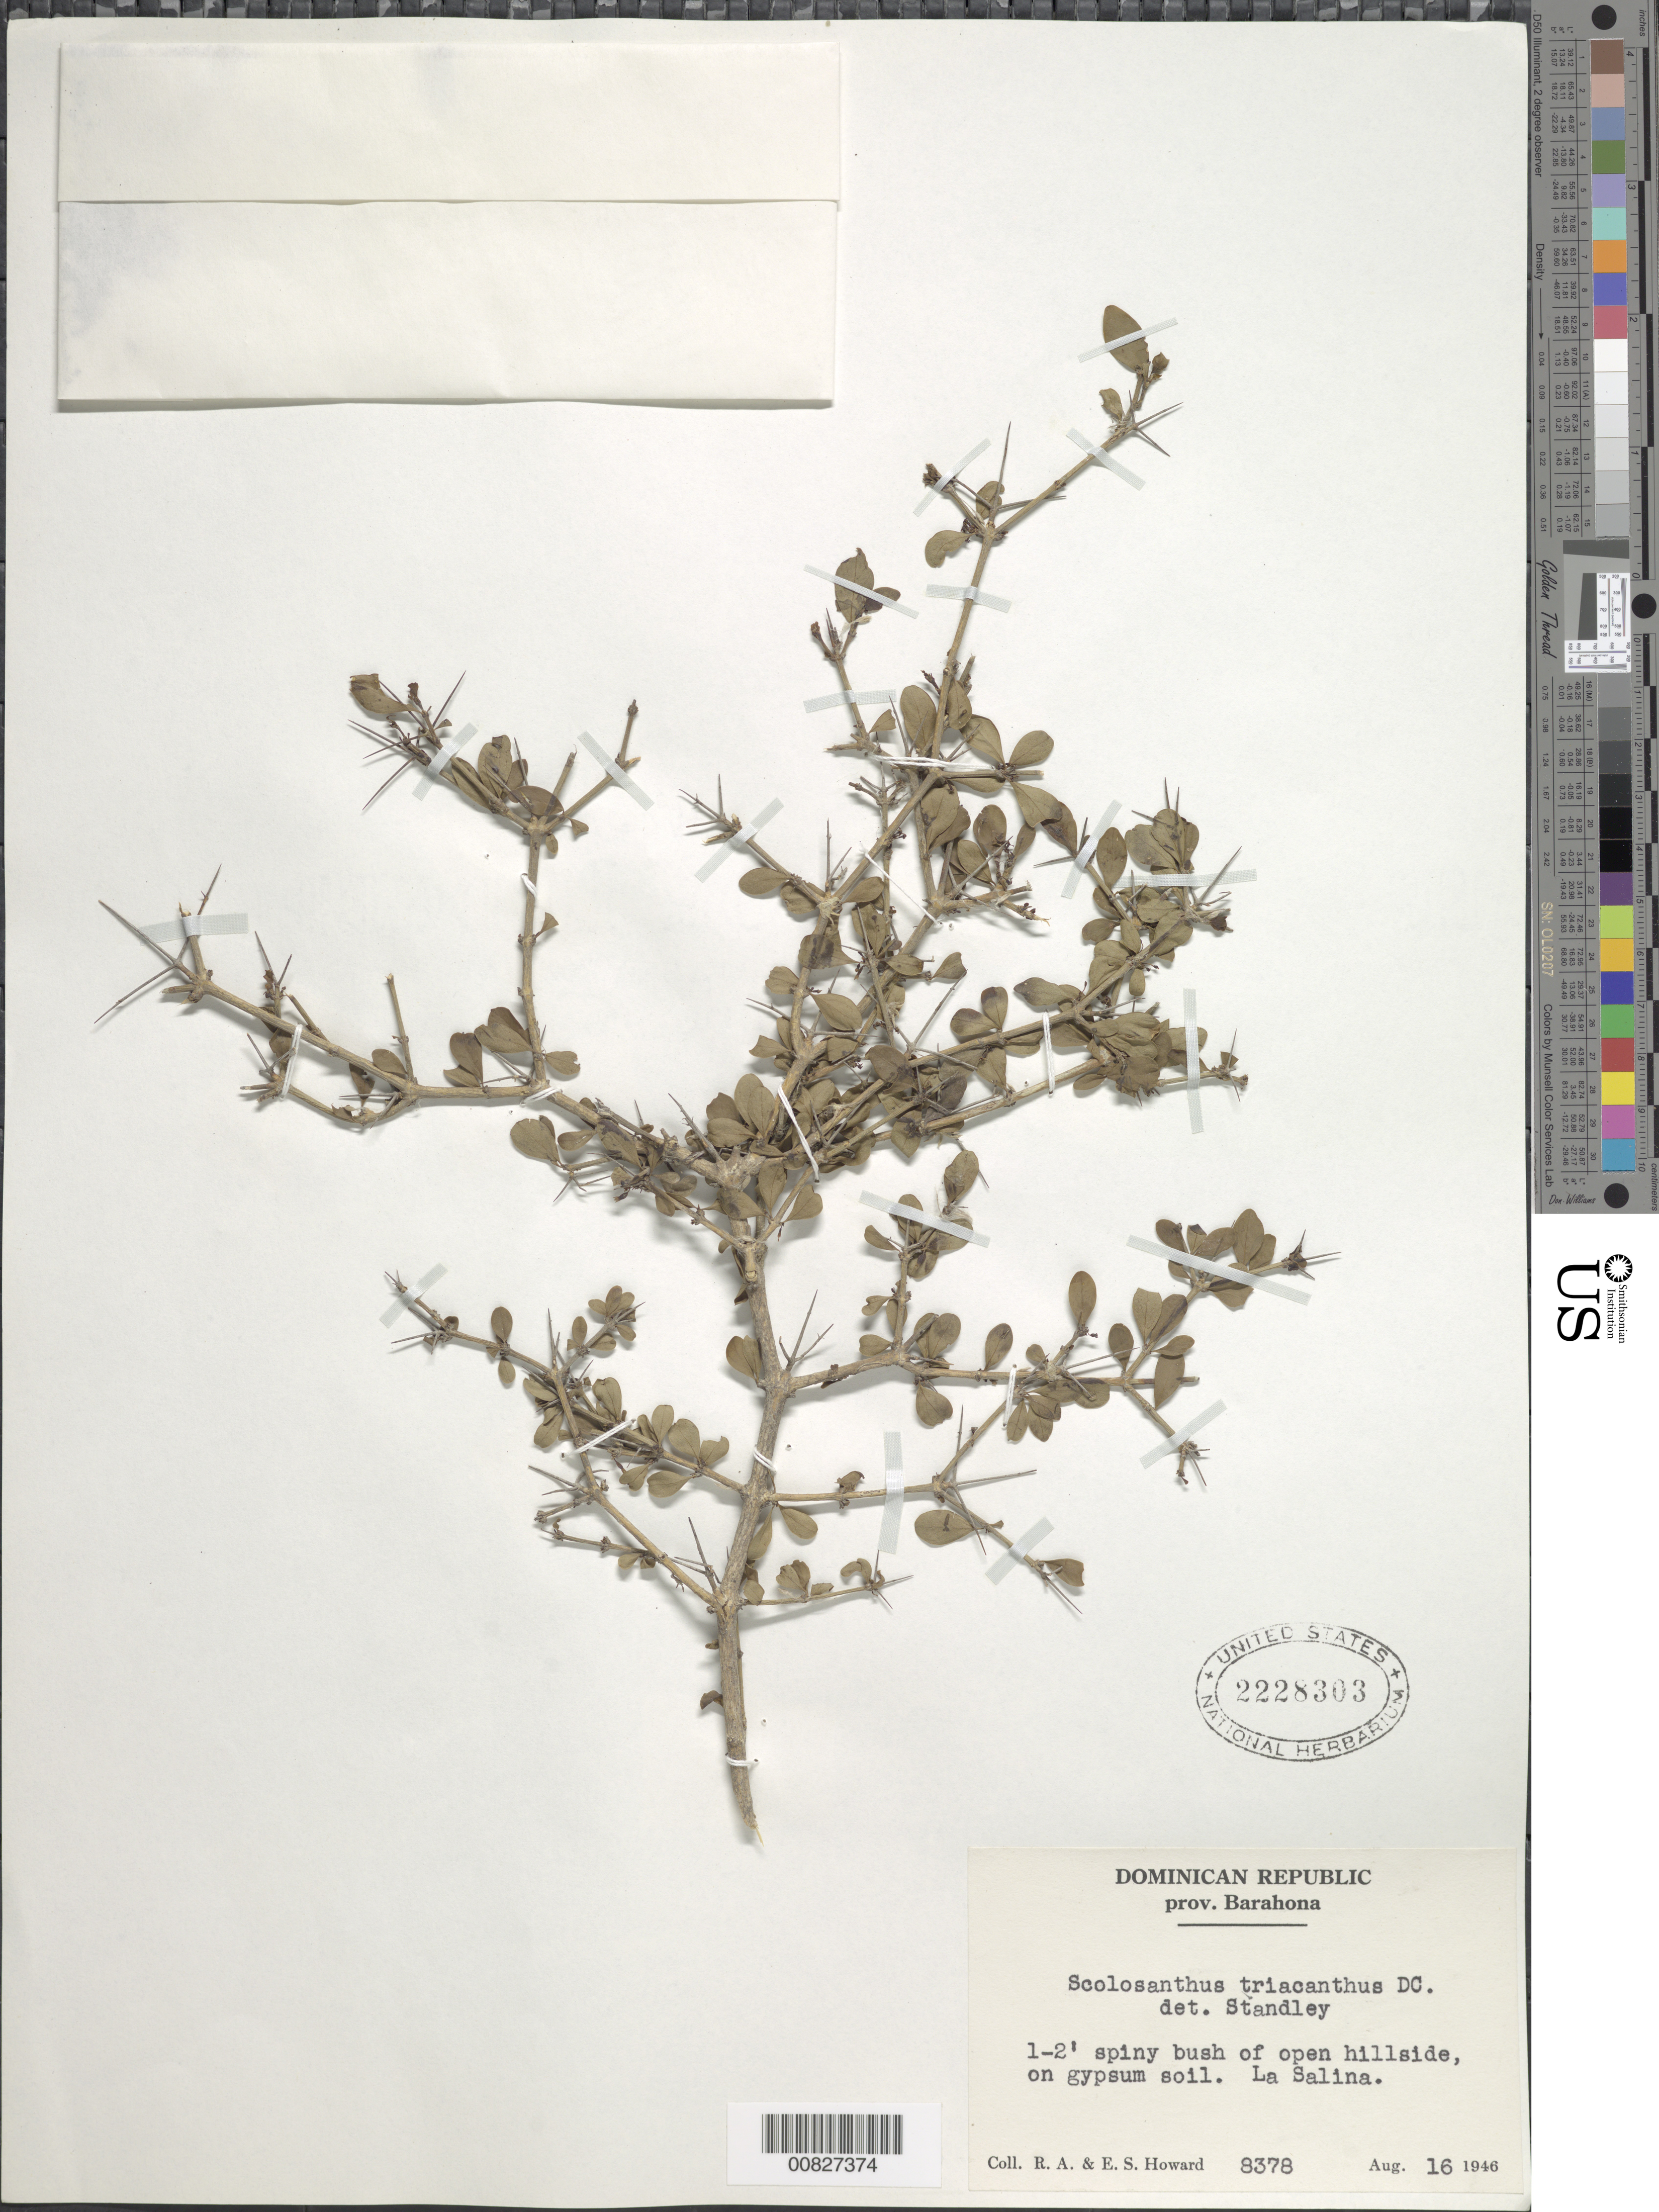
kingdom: Plantae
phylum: Tracheophyta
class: Magnoliopsida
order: Gentianales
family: Rubiaceae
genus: Scolosanthus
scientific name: Scolosanthus triacanthus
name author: (Spreng.) DC.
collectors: R. A. Howard & E. S. Howard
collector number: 8378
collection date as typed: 16 Aug 1946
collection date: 1946-08-16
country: Dominican Republic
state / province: Barahona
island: Hispaniola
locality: La Salina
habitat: Open hillside on gypsum soil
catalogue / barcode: US 2228303